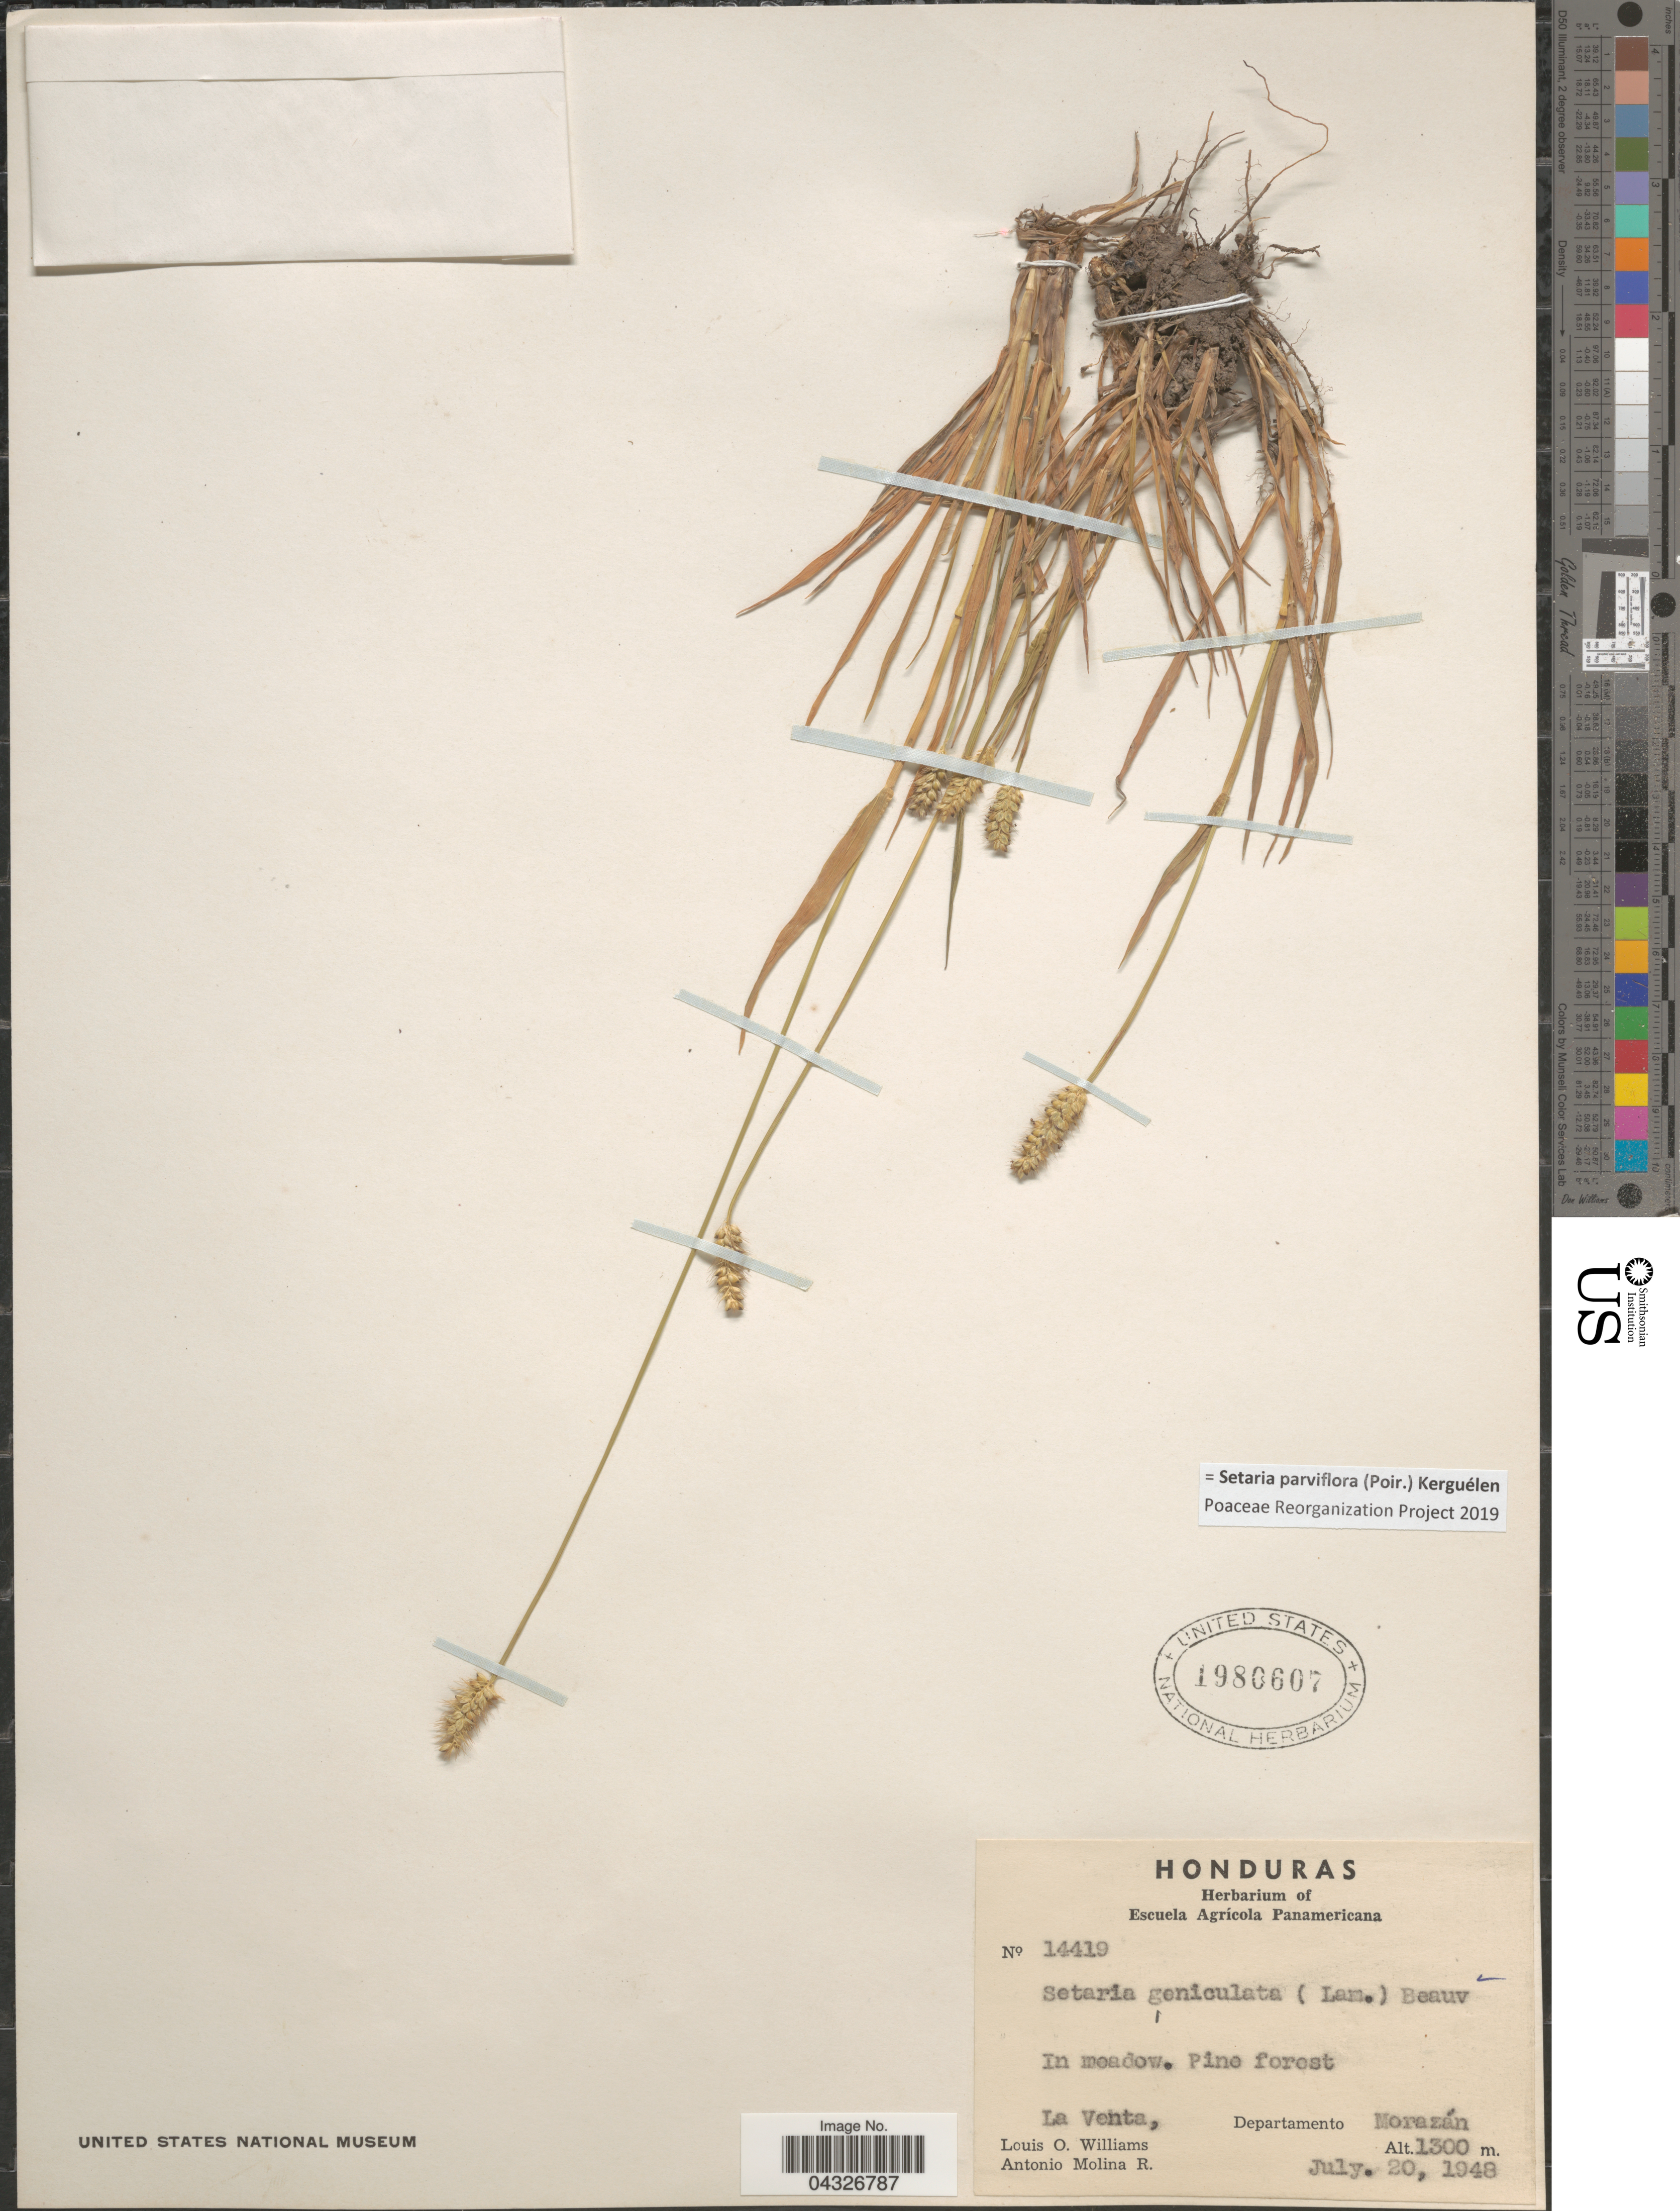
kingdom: Plantae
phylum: Tracheophyta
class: Liliopsida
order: Poales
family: Poaceae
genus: Setaria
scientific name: Setaria parviflora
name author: (Poir.) Kerguélen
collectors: L. O. Williams & A. Molina R.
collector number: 14419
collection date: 1948-07-20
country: Honduras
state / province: Fco. Morazán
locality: La Venta, Departamento Morazán.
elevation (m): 1300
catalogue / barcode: US 1980607